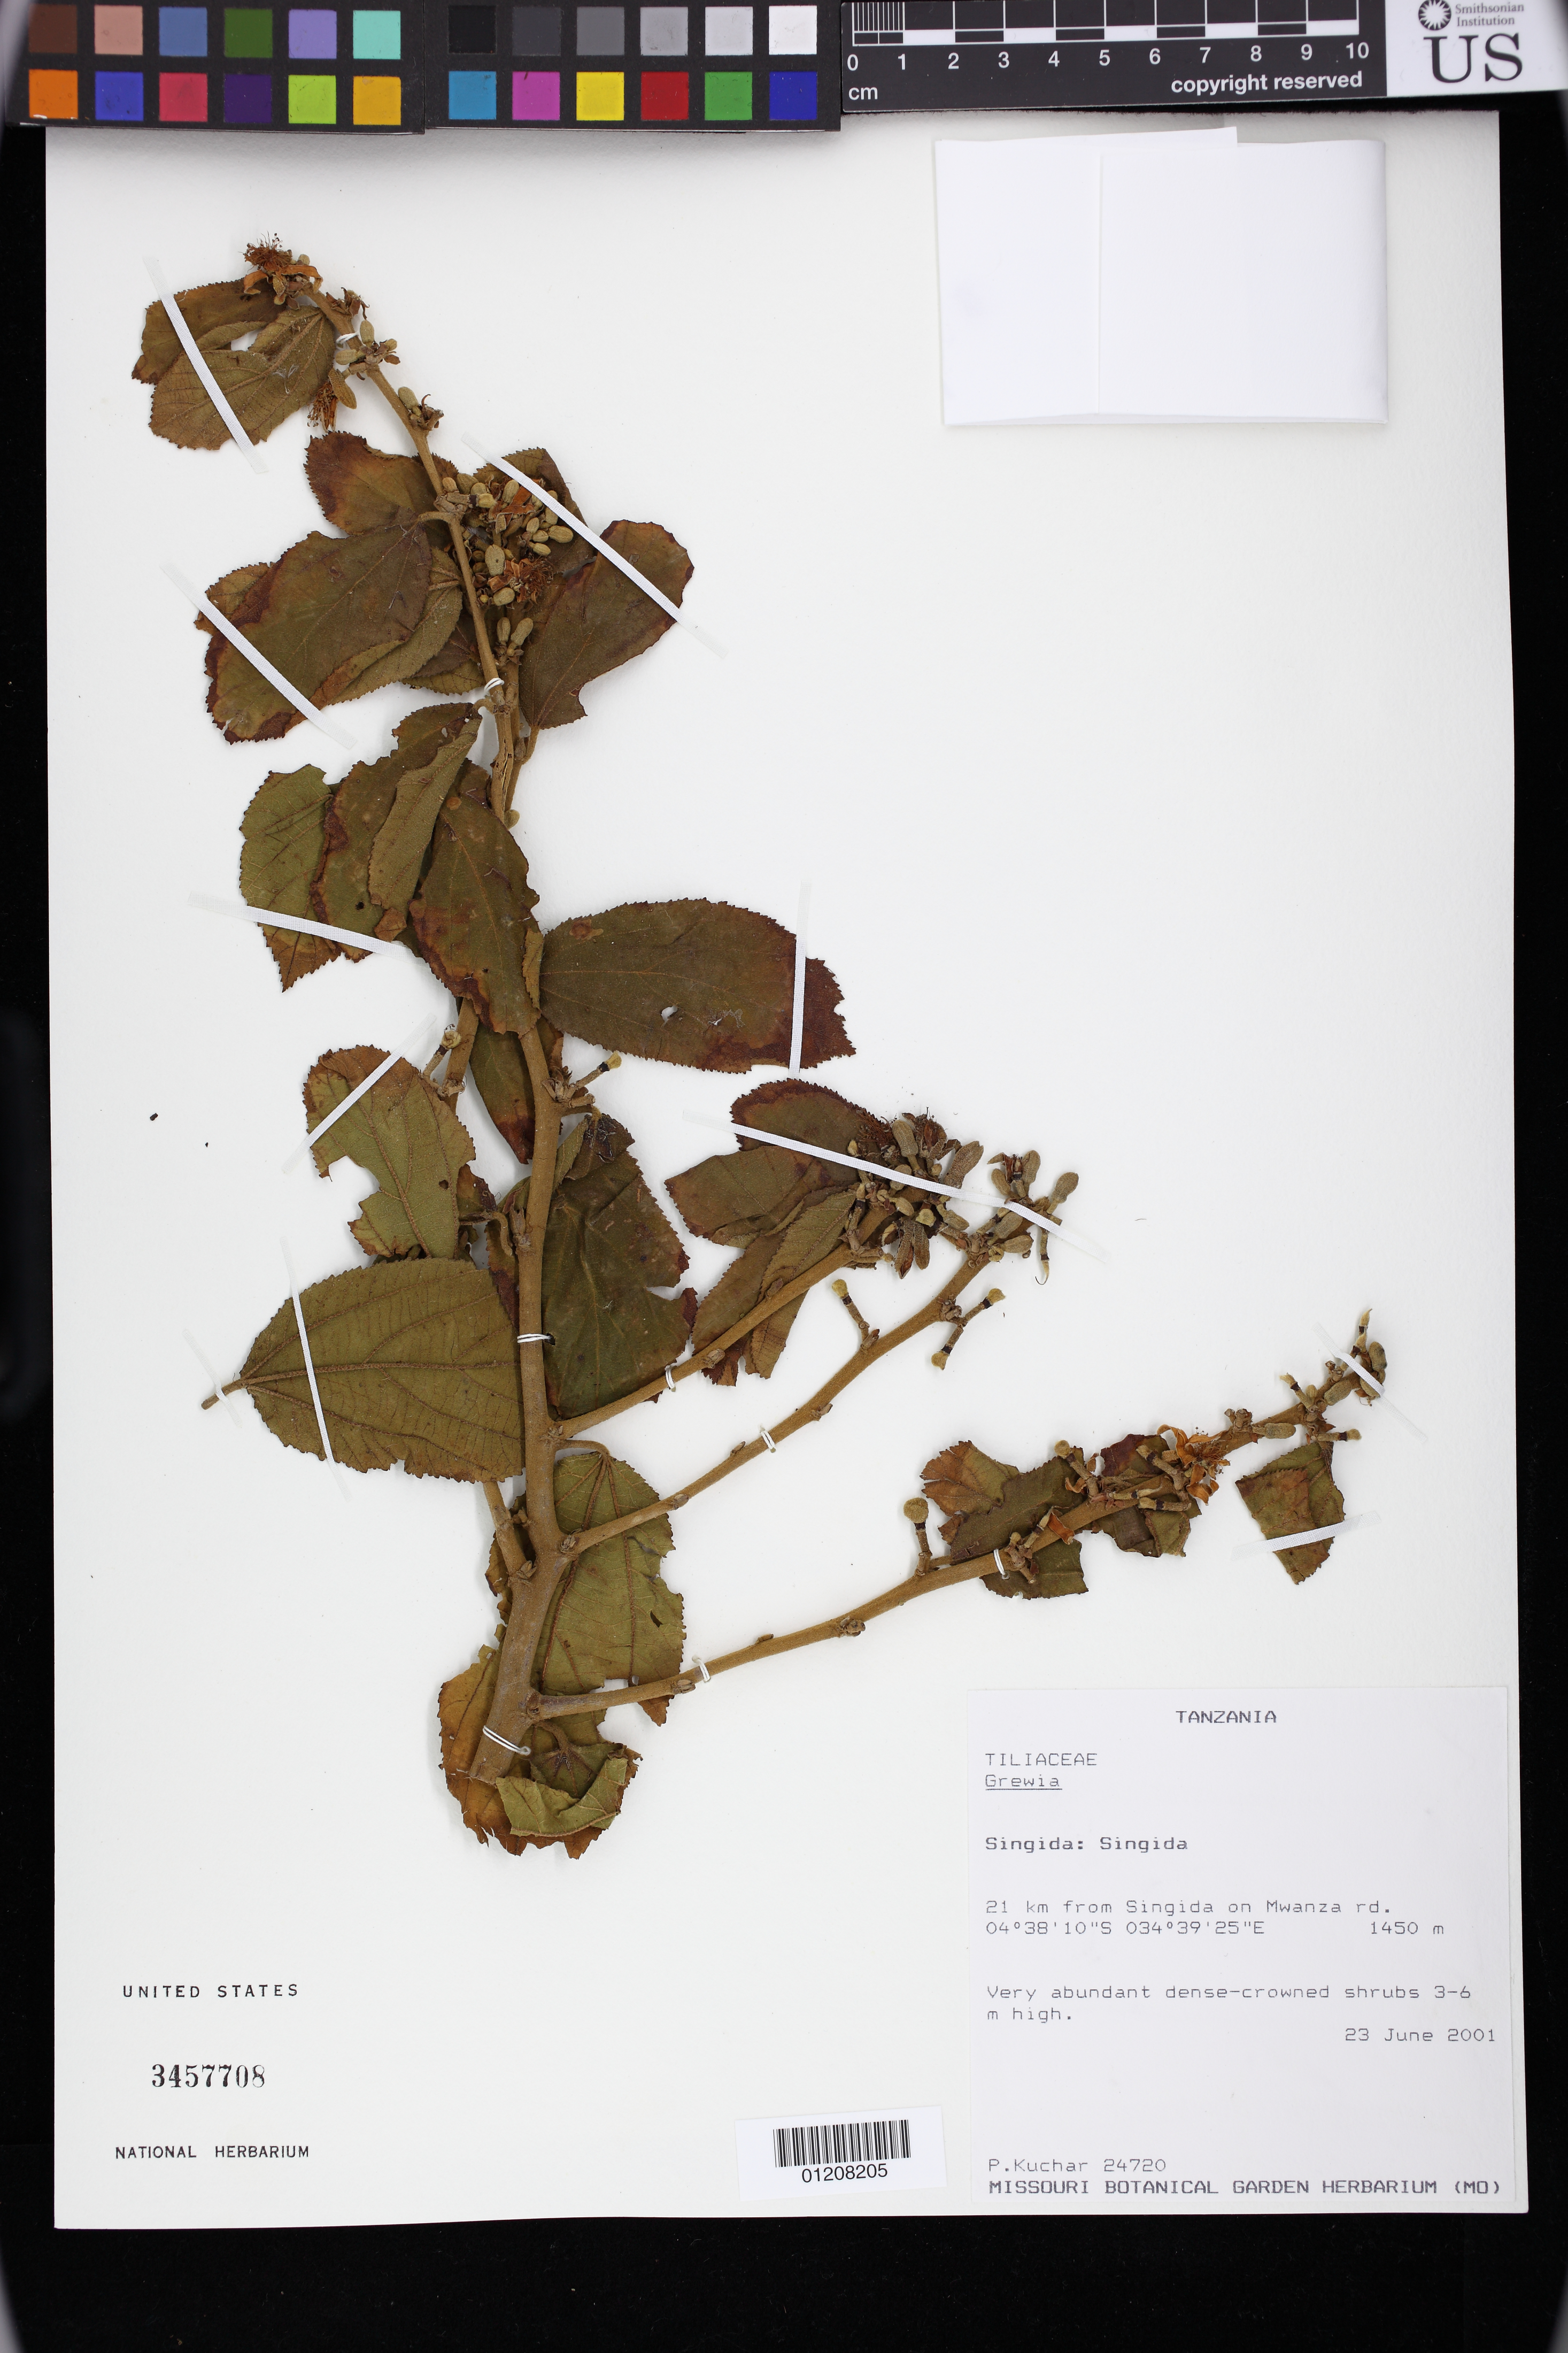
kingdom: Plantae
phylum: Tracheophyta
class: Magnoliopsida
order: Malvales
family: Malvaceae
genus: Grewia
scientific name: Grewia sp.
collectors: P. Kuchar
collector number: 24720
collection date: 2001-06-23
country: Tanzania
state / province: Singida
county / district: Singida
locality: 21 km from Singida on Mwanza rd.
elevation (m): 1450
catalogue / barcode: US 3457708